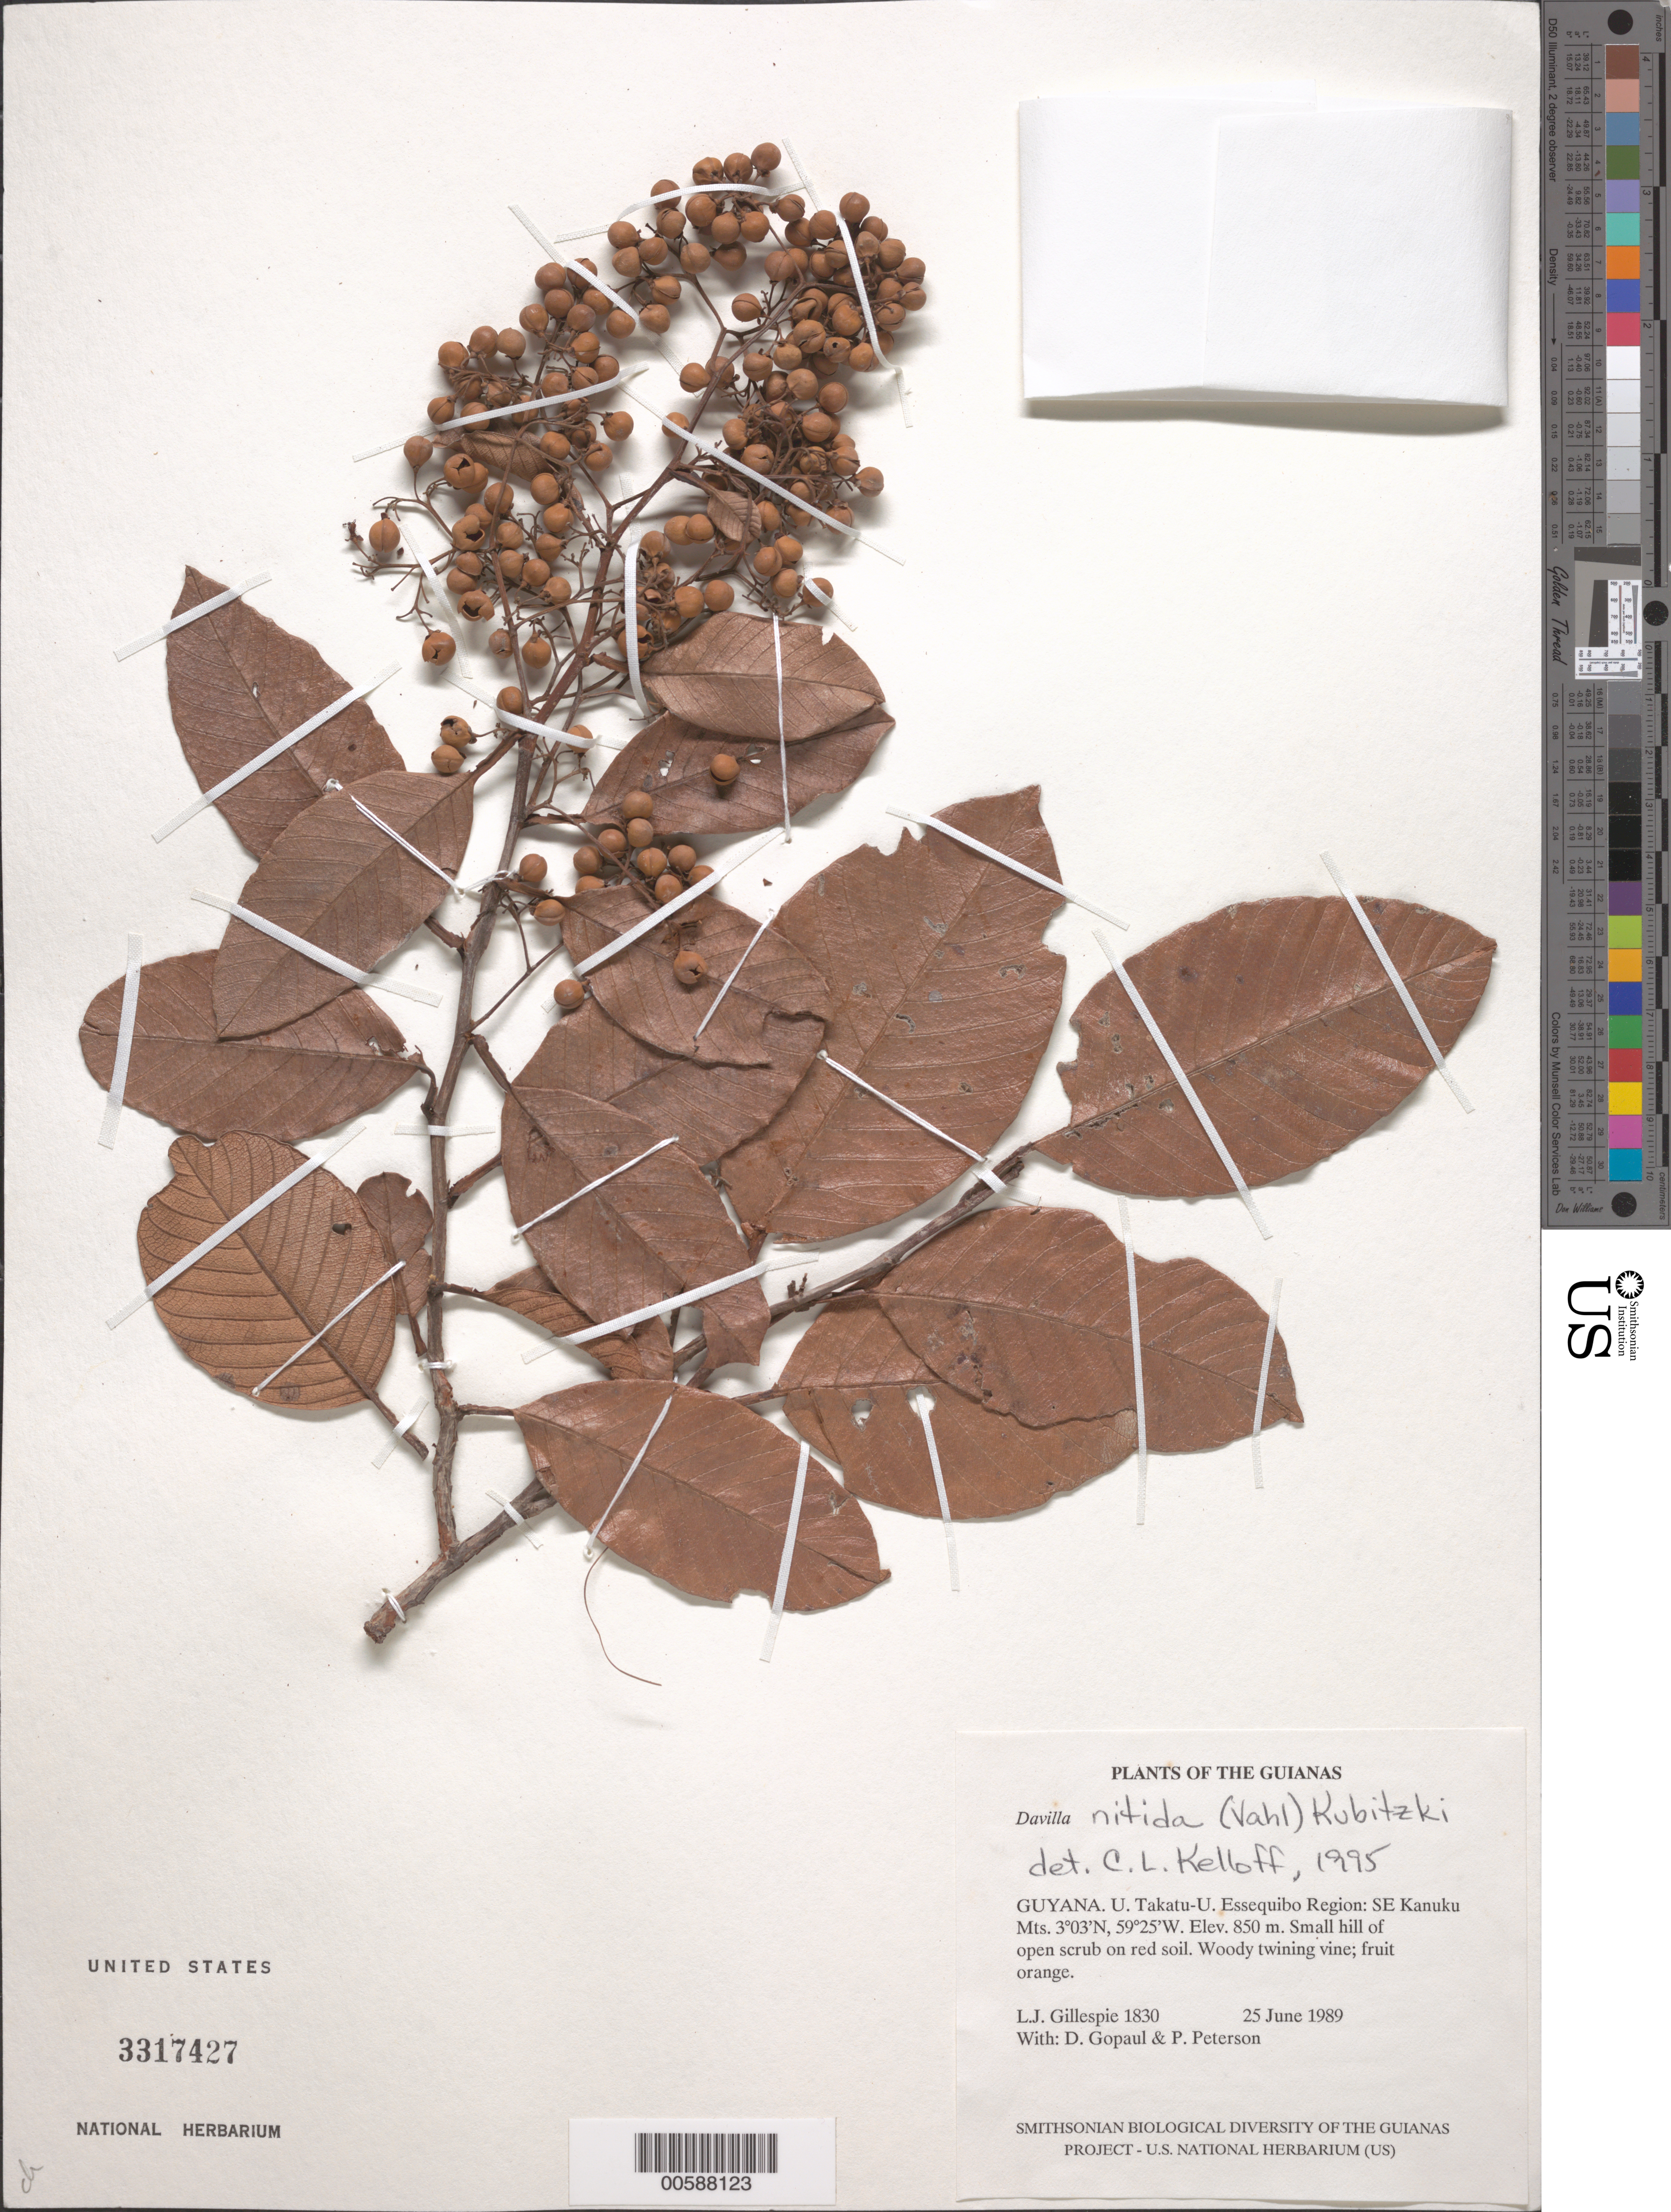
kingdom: Plantae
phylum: Tracheophyta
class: Magnoliopsida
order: Dilleniales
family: Dilleniaceae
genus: Davilla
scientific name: Davilla nitida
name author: (Vahl) Kubitzki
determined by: Kelloff, Carol L., (US), Smithsonian Institution - National Museum of Natural History (UNITED STATES)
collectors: L. J. Gillespie, D. Gopaul & P. M. Peterson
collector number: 1830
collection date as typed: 25 June 1989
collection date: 1989-06-25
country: Guyana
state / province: U. Takutu-U. Essequibo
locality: SE Kanuku Mts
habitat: Small hill of open scrub on red soil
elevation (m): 250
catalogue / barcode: US 3317427